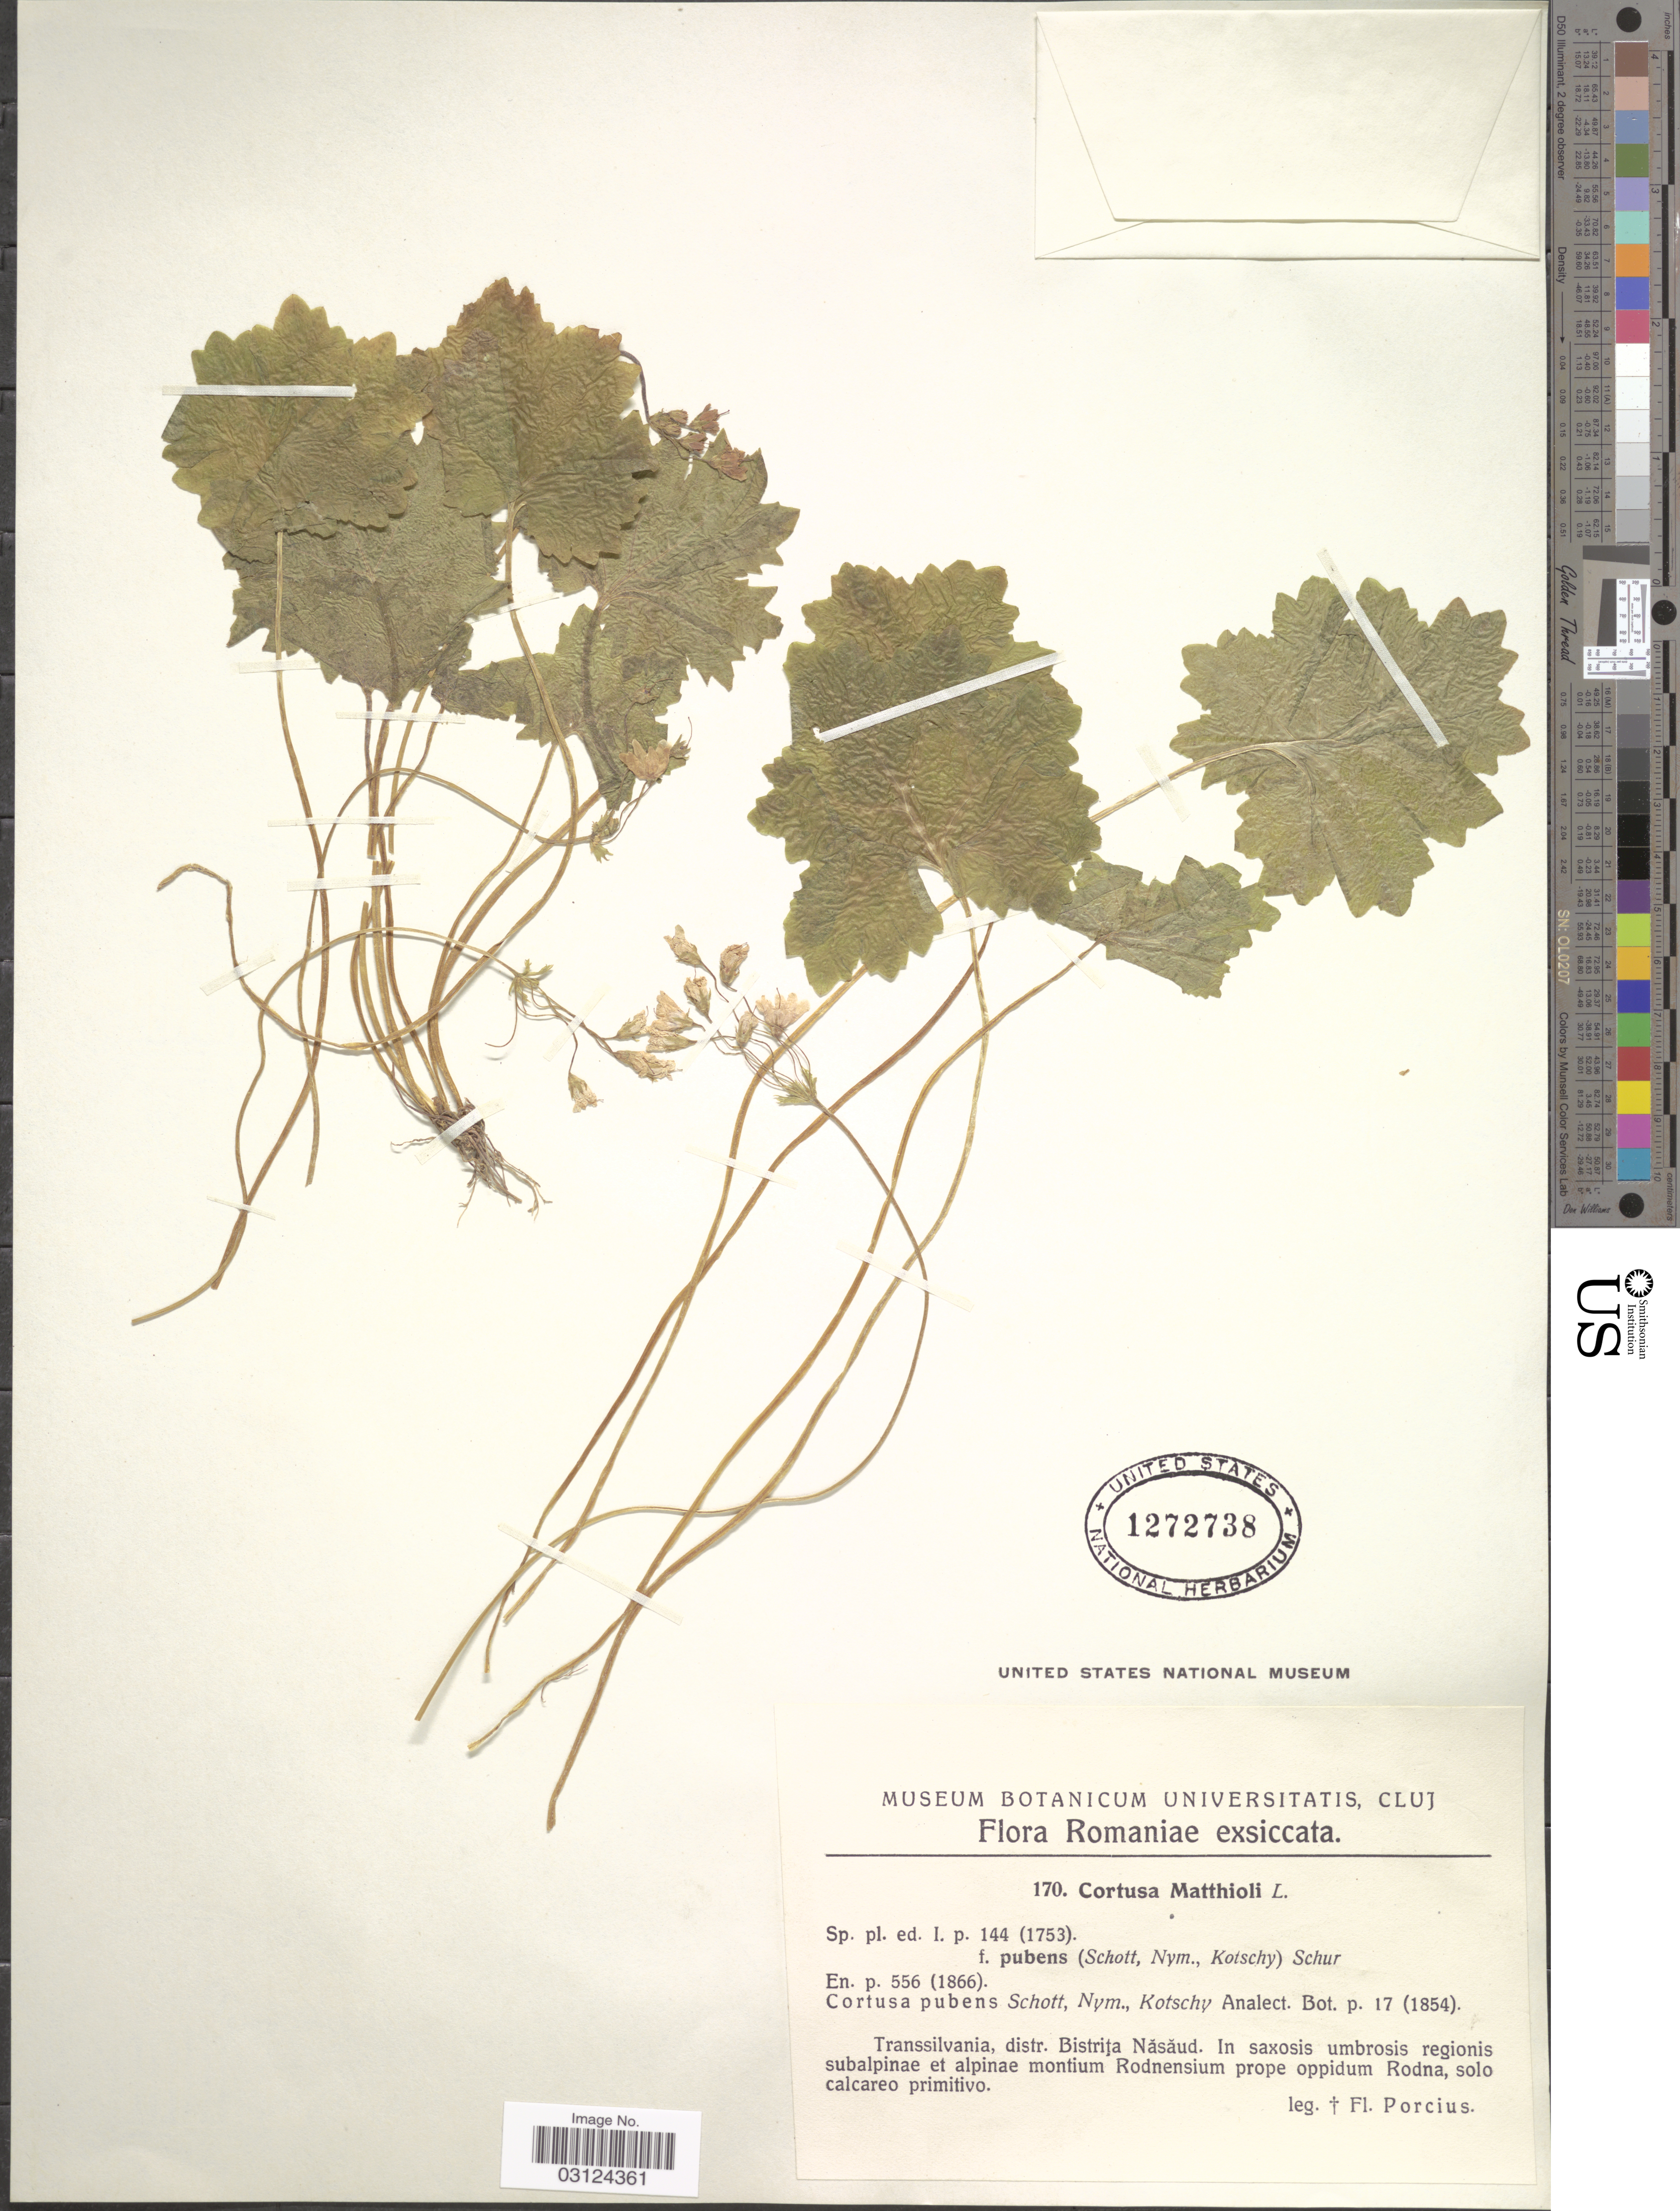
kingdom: Plantae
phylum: Tracheophyta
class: Magnoliopsida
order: Ericales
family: Primulaceae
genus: Cortusa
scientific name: Cortusa matthioli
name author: L.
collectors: F. Porcius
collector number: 170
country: Romania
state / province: Bistrita-Nasaud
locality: Transsilvania, distr. Bistrita Nasaud. In saxosis umbrosis regionis subalpinae et alpinae montium Rodnensium prope oppidum Rodna, solo calcareo primitivo.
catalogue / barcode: US 1272738